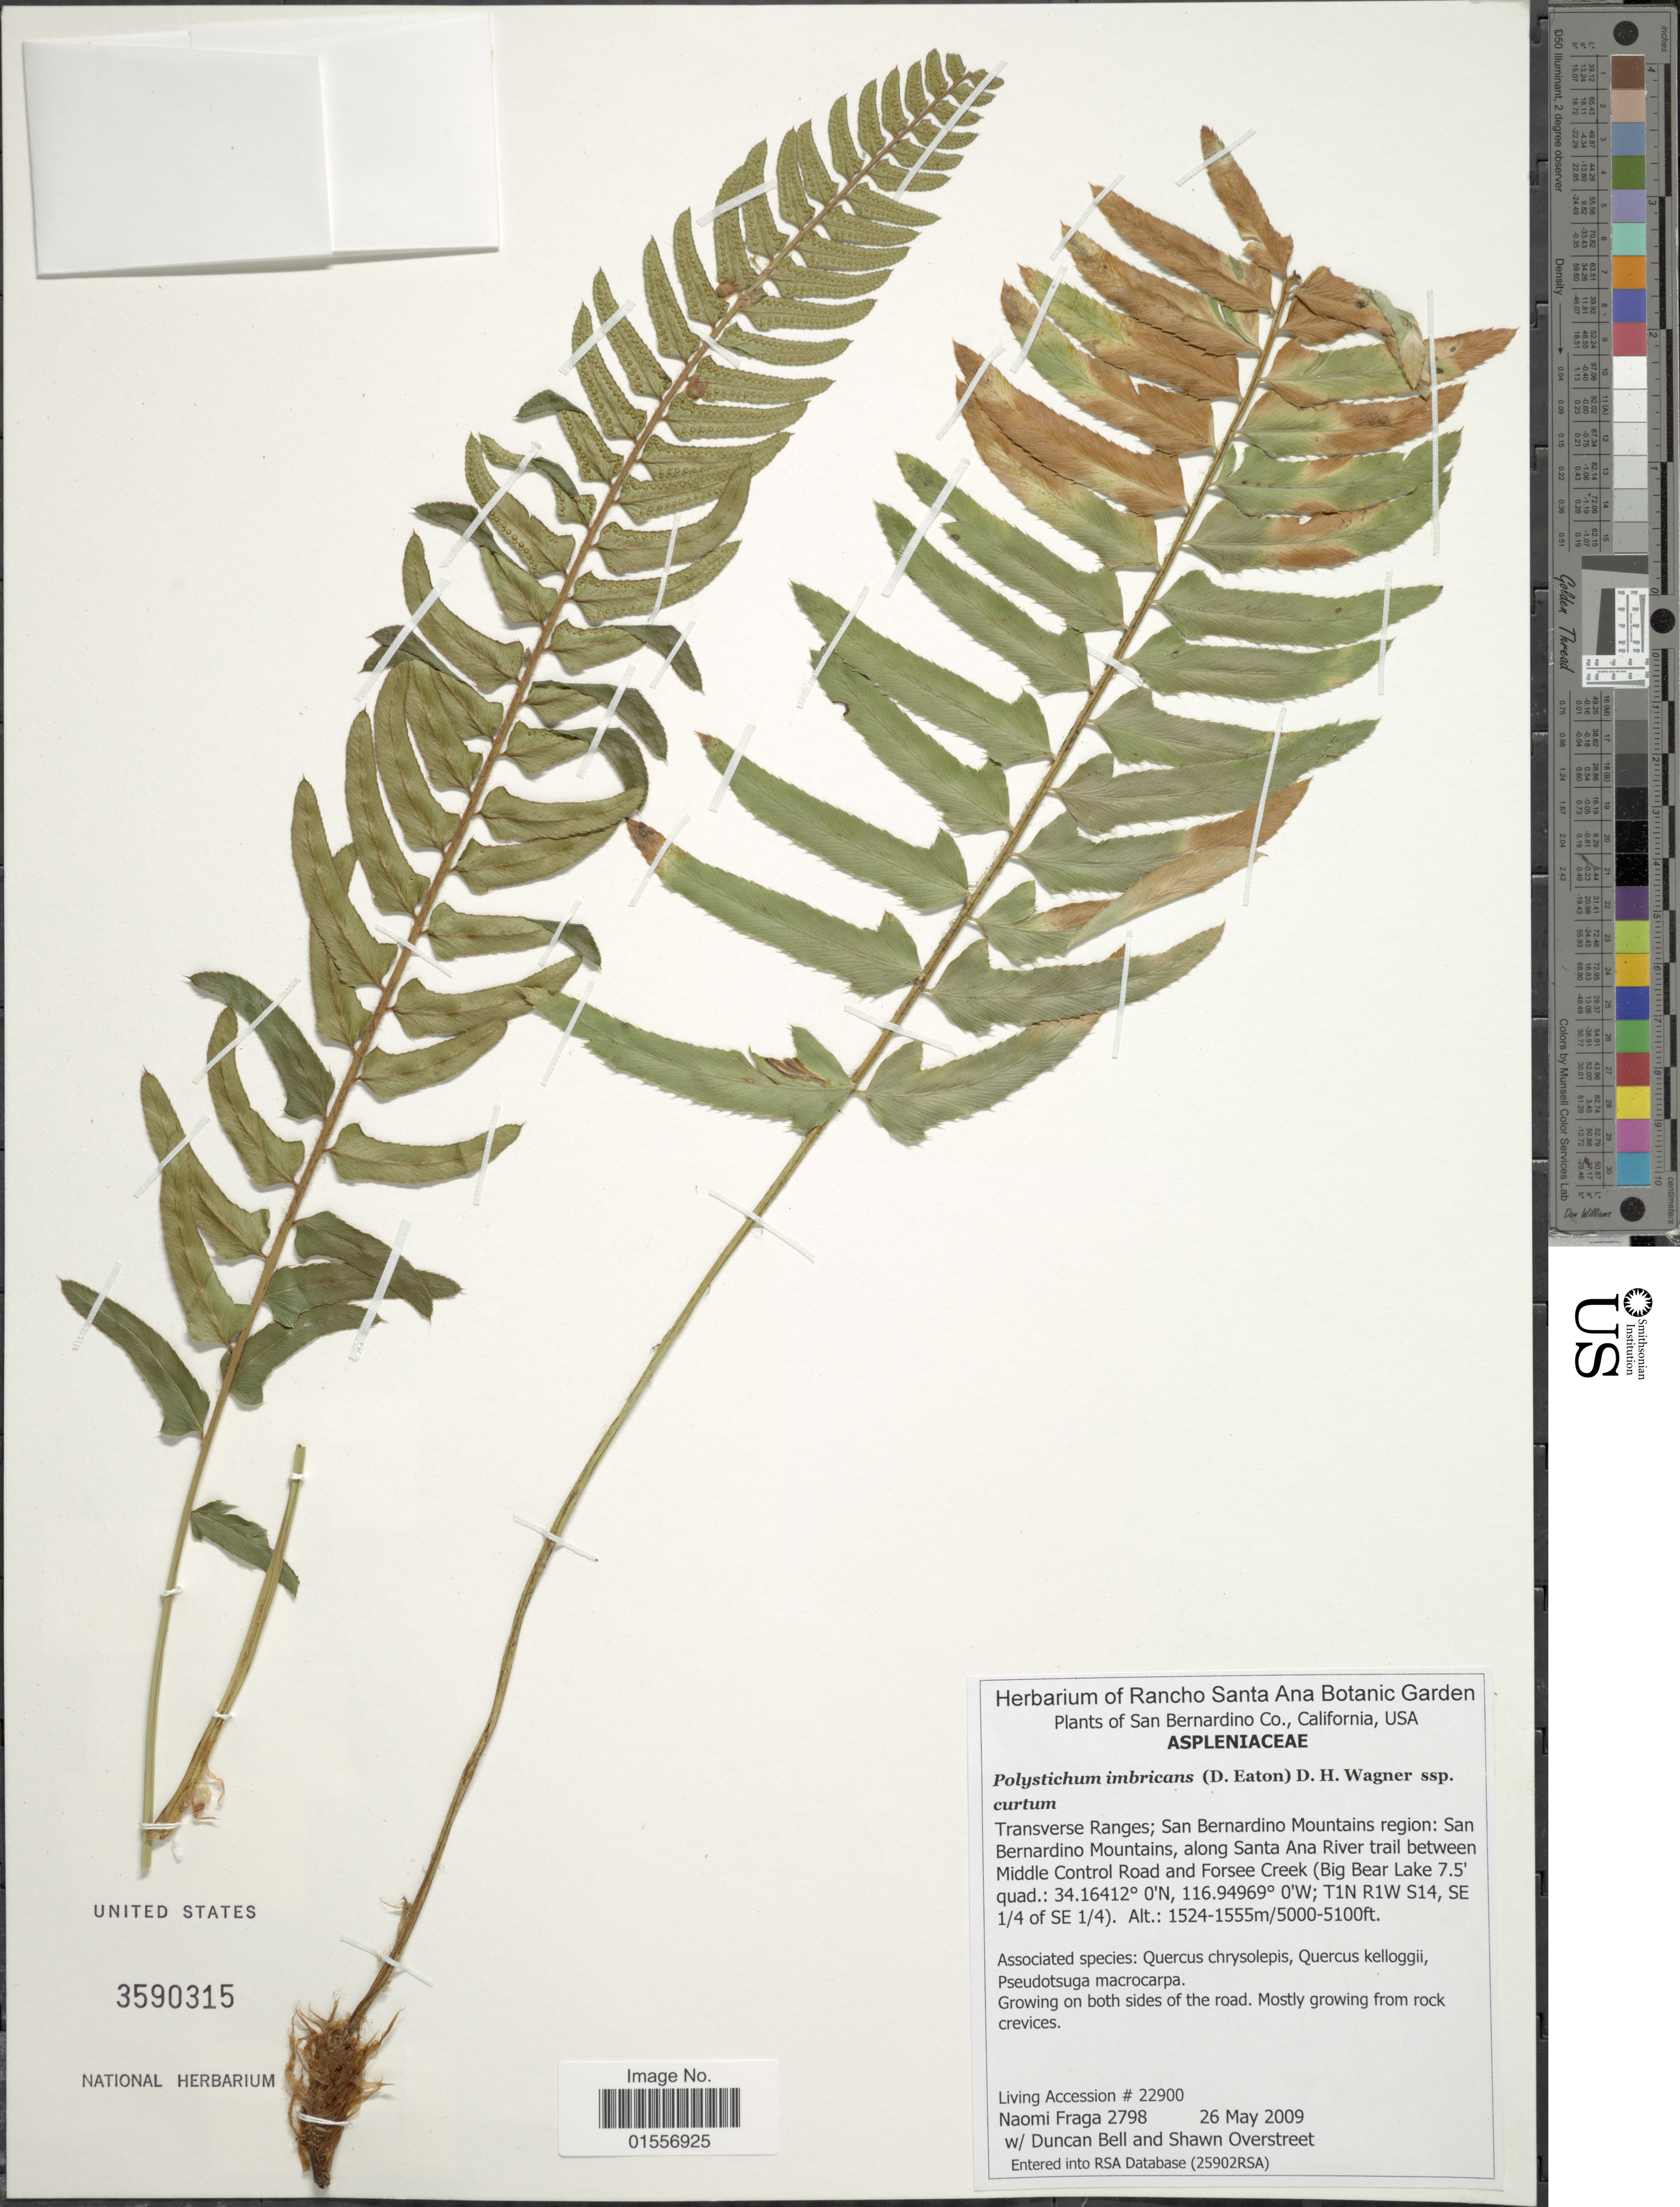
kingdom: Plantae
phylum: Tracheophyta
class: Polypodiopsida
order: Polypodiales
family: Dryopteridaceae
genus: Polystichum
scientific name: Polystichum imbricans subsp. curtum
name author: (Ewan) D.H. Wagner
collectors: N. Fraga, D. S. Bell & S. Overstreet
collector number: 2798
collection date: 2009-05-26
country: United States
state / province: California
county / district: San Bernardino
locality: San Bernardino Co., California, USA, Aspleniaceae, Transverse Ranges; San Bernardino Mountains region:San Bernardino Mountains, along Santa Ana River trail between Middle Control and Forsee Creek (Big Bear Lake 7.5' quad; T1N R1W S14, SE 1/4 of SE 1/4)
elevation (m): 1524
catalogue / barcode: US 3590315